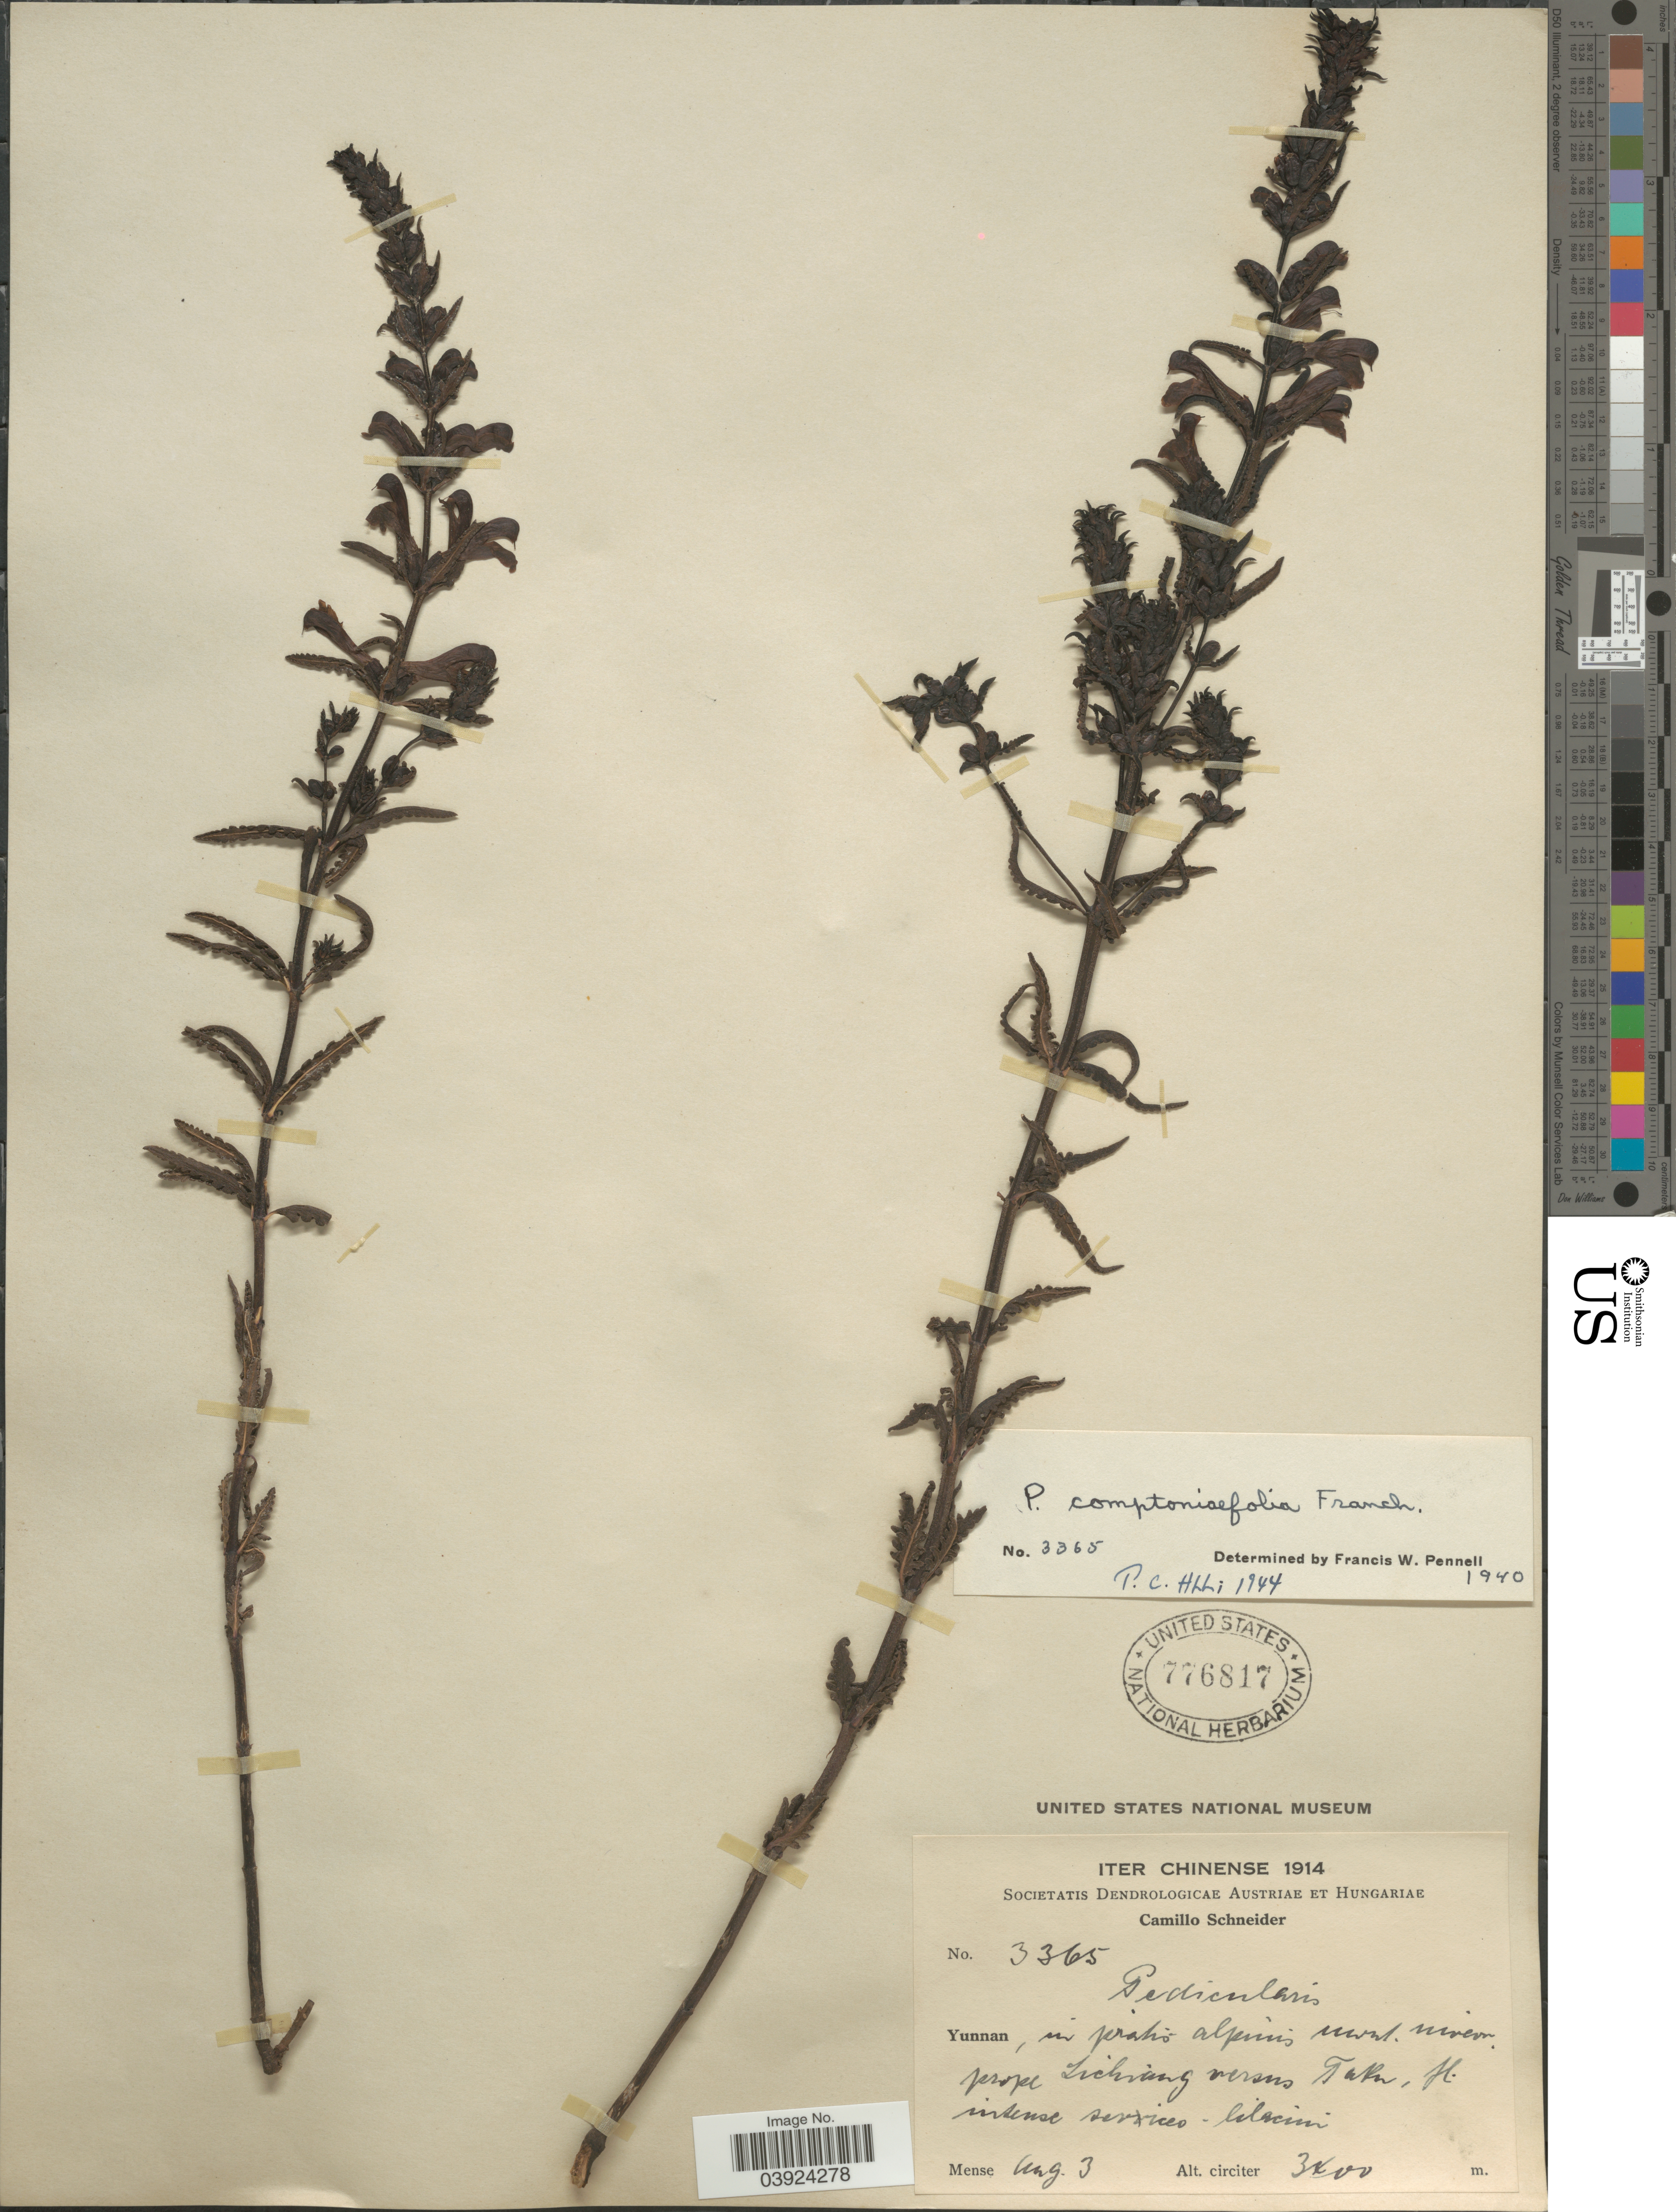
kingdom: Plantae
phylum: Tracheophyta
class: Magnoliopsida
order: Lamiales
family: Orobanchaceae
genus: Pedicularis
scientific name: Pedicularis comptoniaefolia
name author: Franch. ex Maxim.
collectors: C. K. Schneider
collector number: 3365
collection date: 1914-08-03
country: China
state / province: Yunnan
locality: In pratis alpinis mont. niveor prope Lichiang versus Taku.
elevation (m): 3400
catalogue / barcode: US 776817